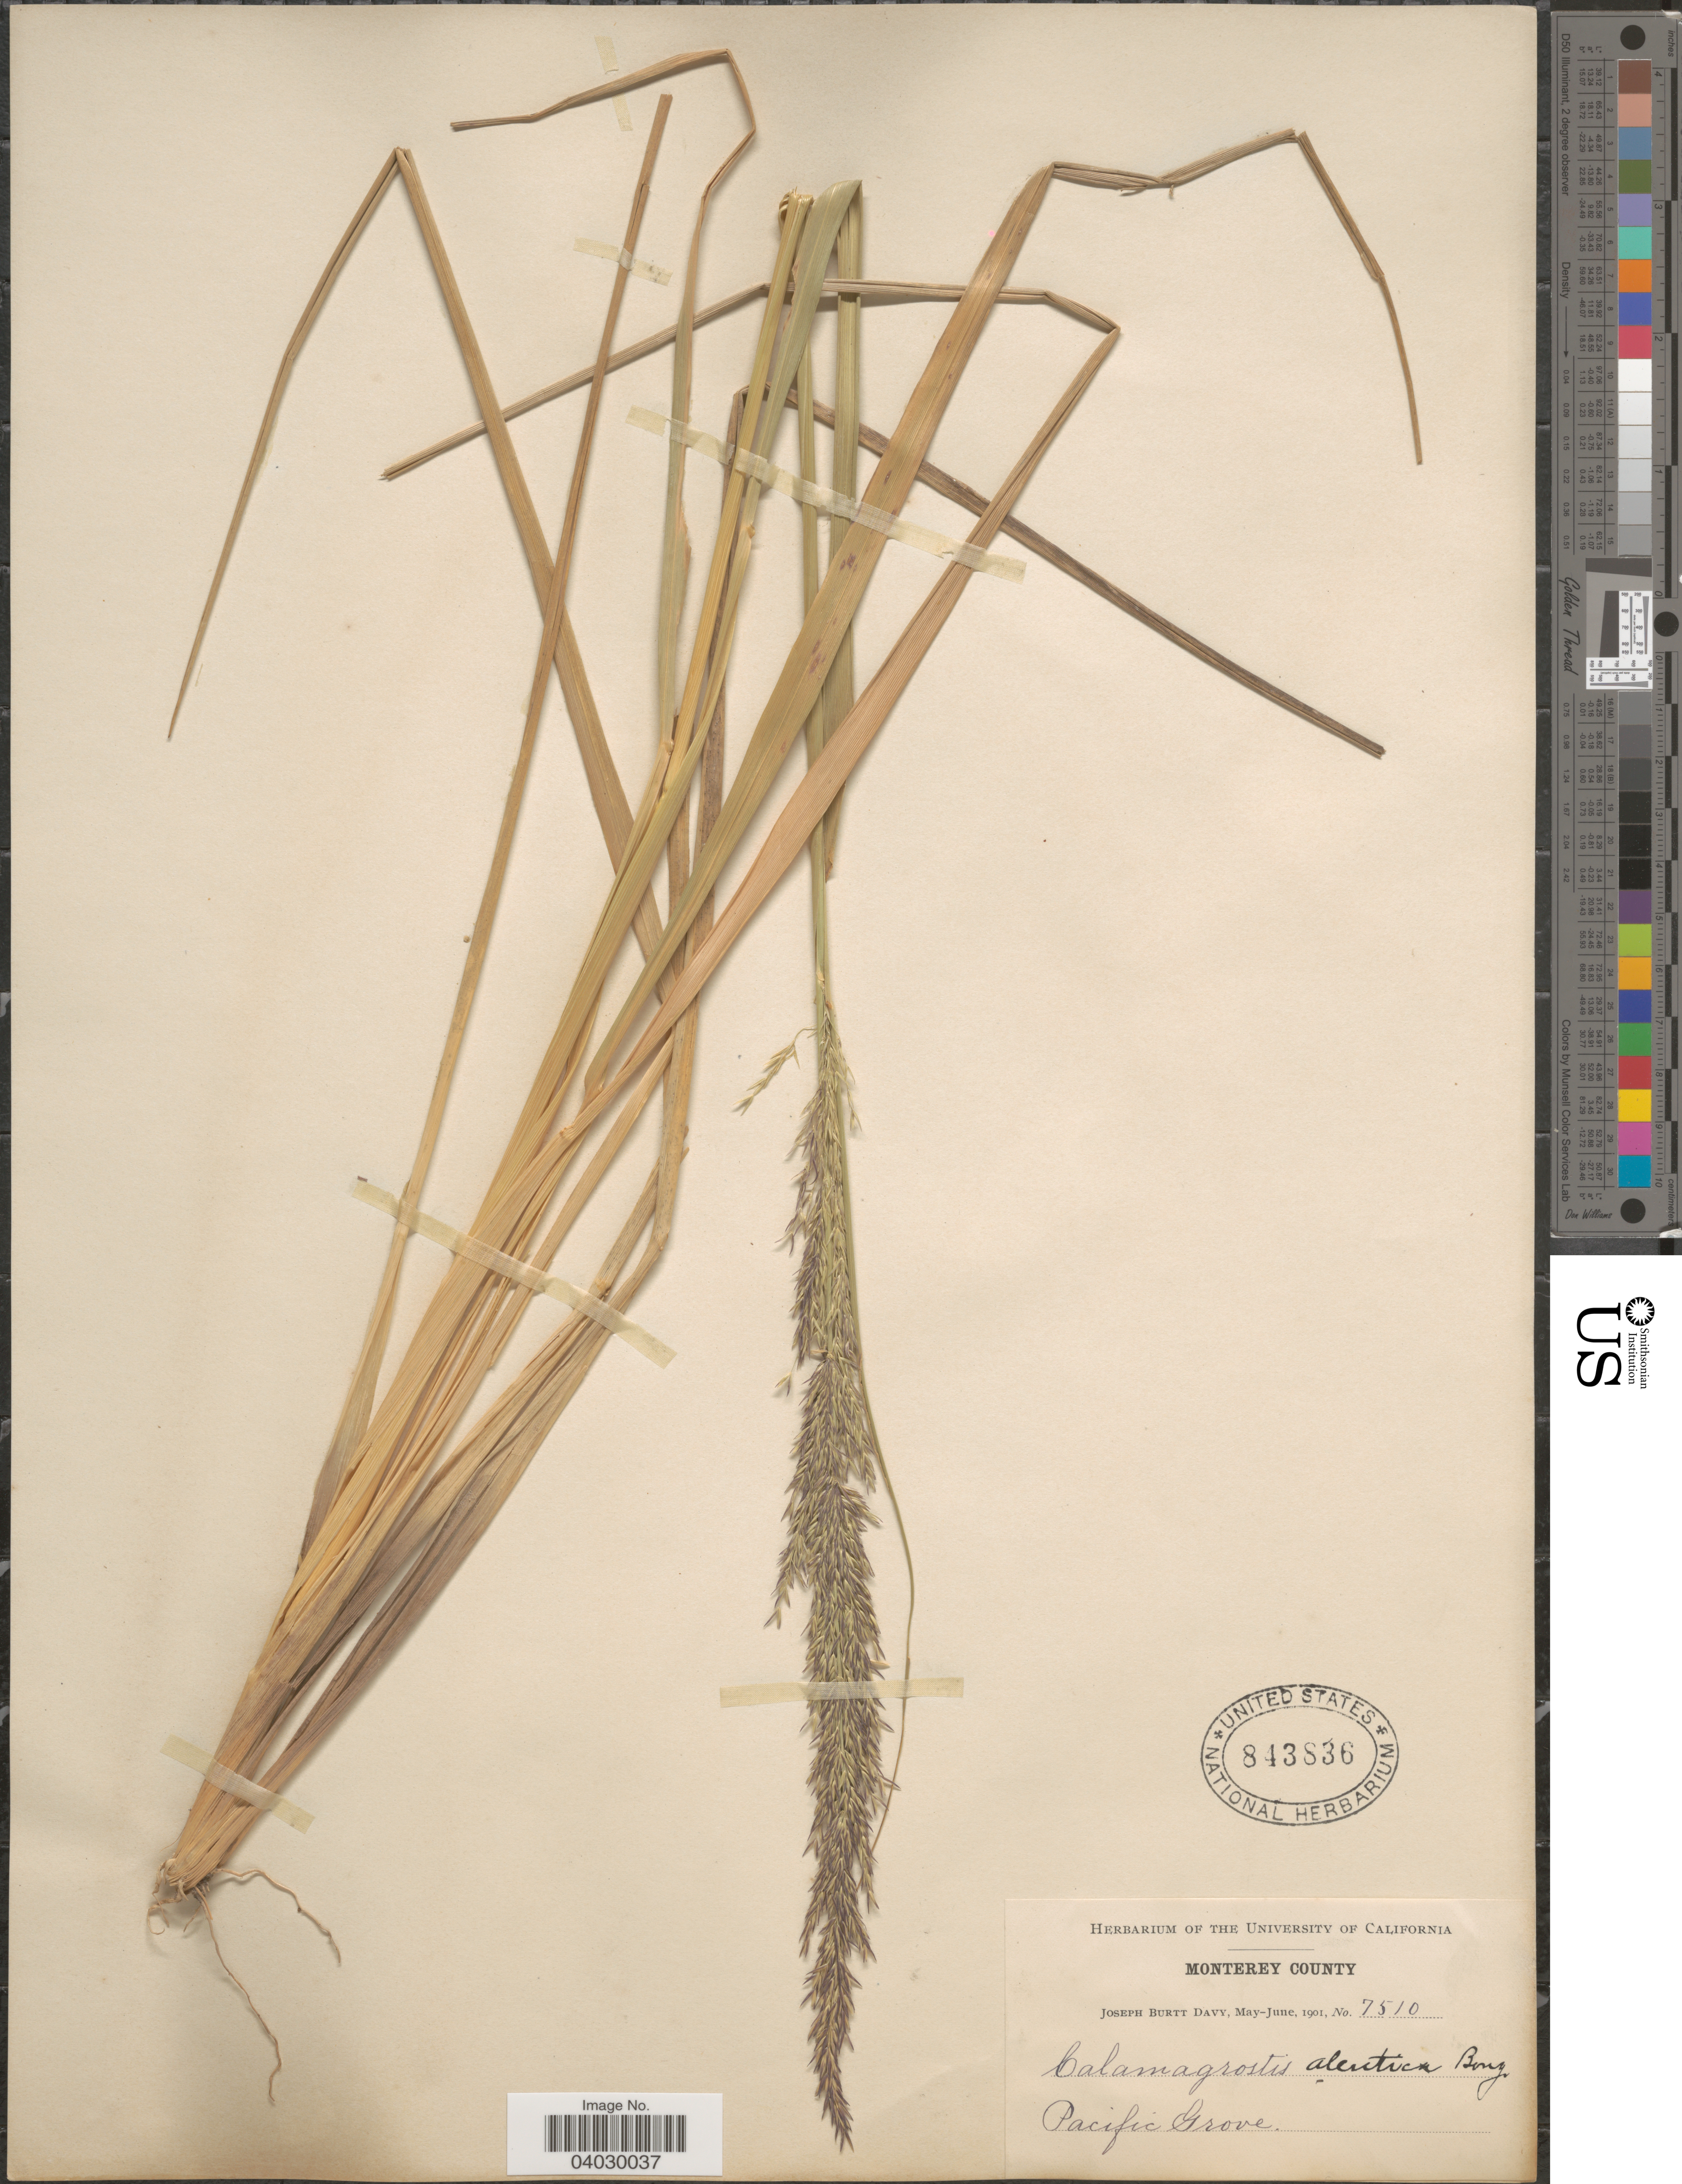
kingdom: Plantae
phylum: Tracheophyta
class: Liliopsida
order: Poales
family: Poaceae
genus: Calamagrostis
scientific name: Calamagrostis nutkaensis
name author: (J. Presl) Steud.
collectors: J. Burtt Davy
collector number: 7510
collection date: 1901-05/1901-06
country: United States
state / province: California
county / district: Monterey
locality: Monterey County. Pacific Grove.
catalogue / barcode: US 843836